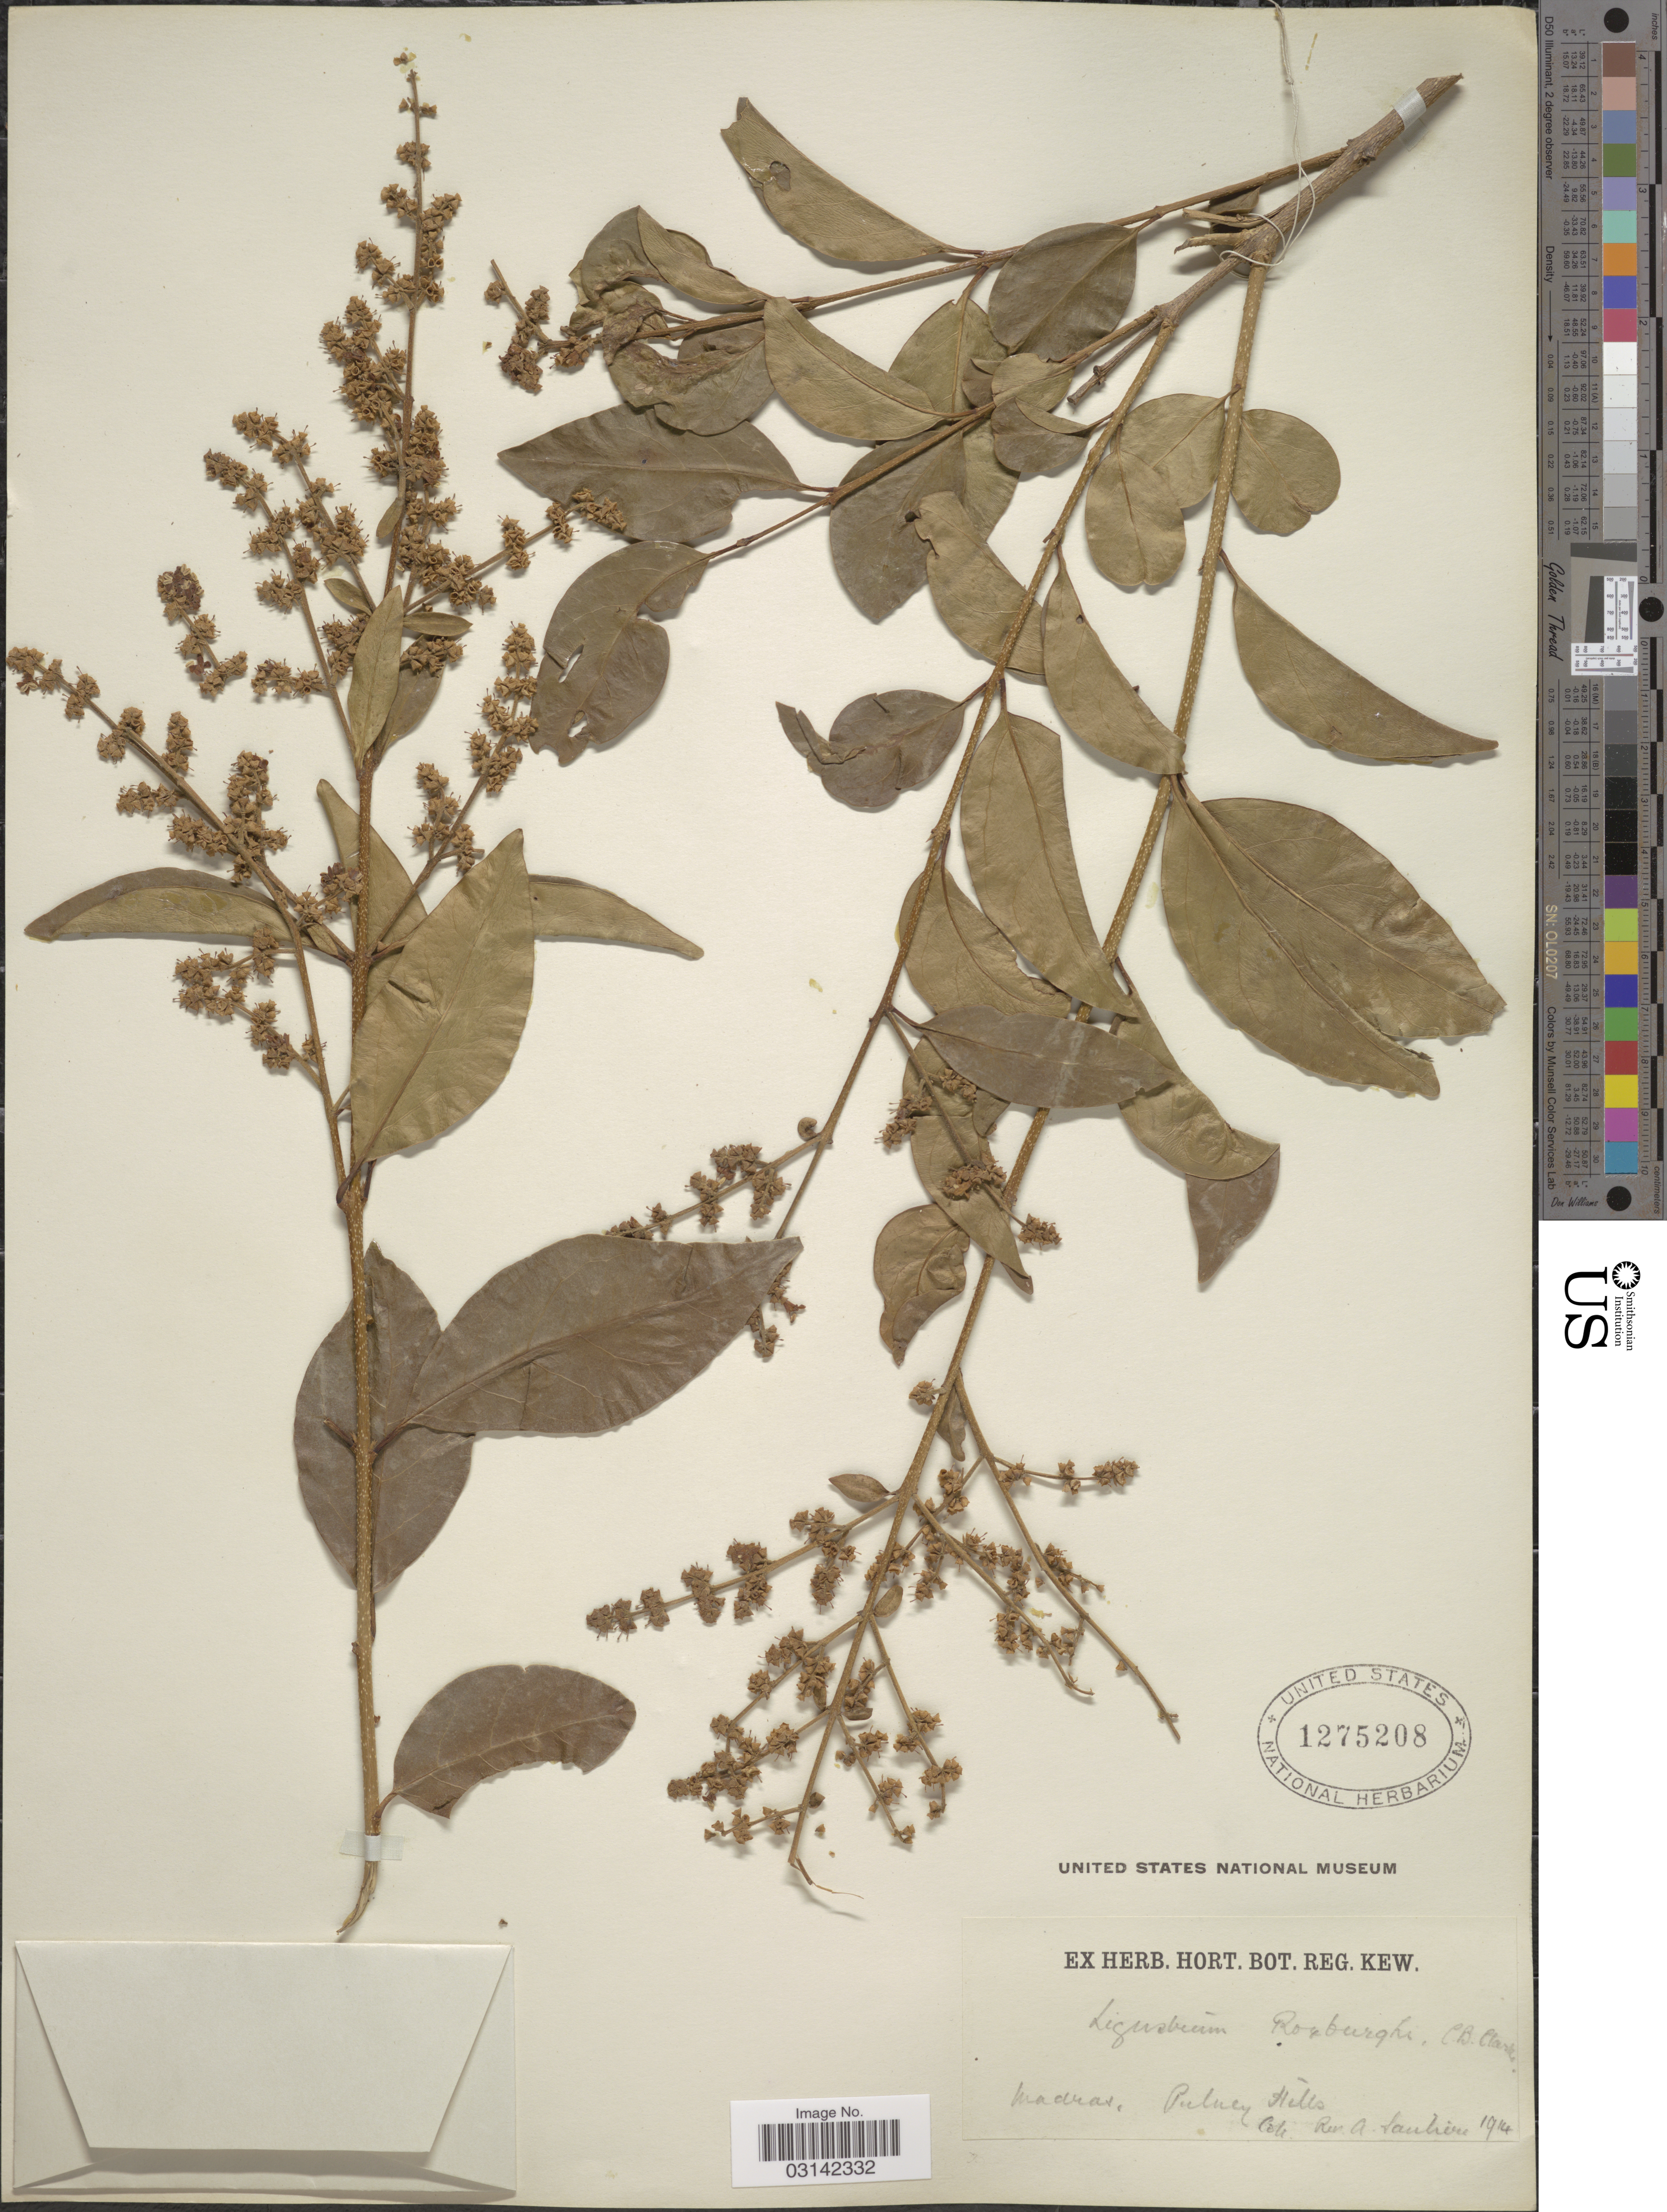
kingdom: Plantae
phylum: Tracheophyta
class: Magnoliopsida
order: Lamiales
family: Oleaceae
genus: Ligustrum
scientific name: Ligustrum gamblei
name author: Ramamoorthy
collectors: A. Sauliere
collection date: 1914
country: India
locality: Madras, Pulney Hills.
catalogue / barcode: US 1275208